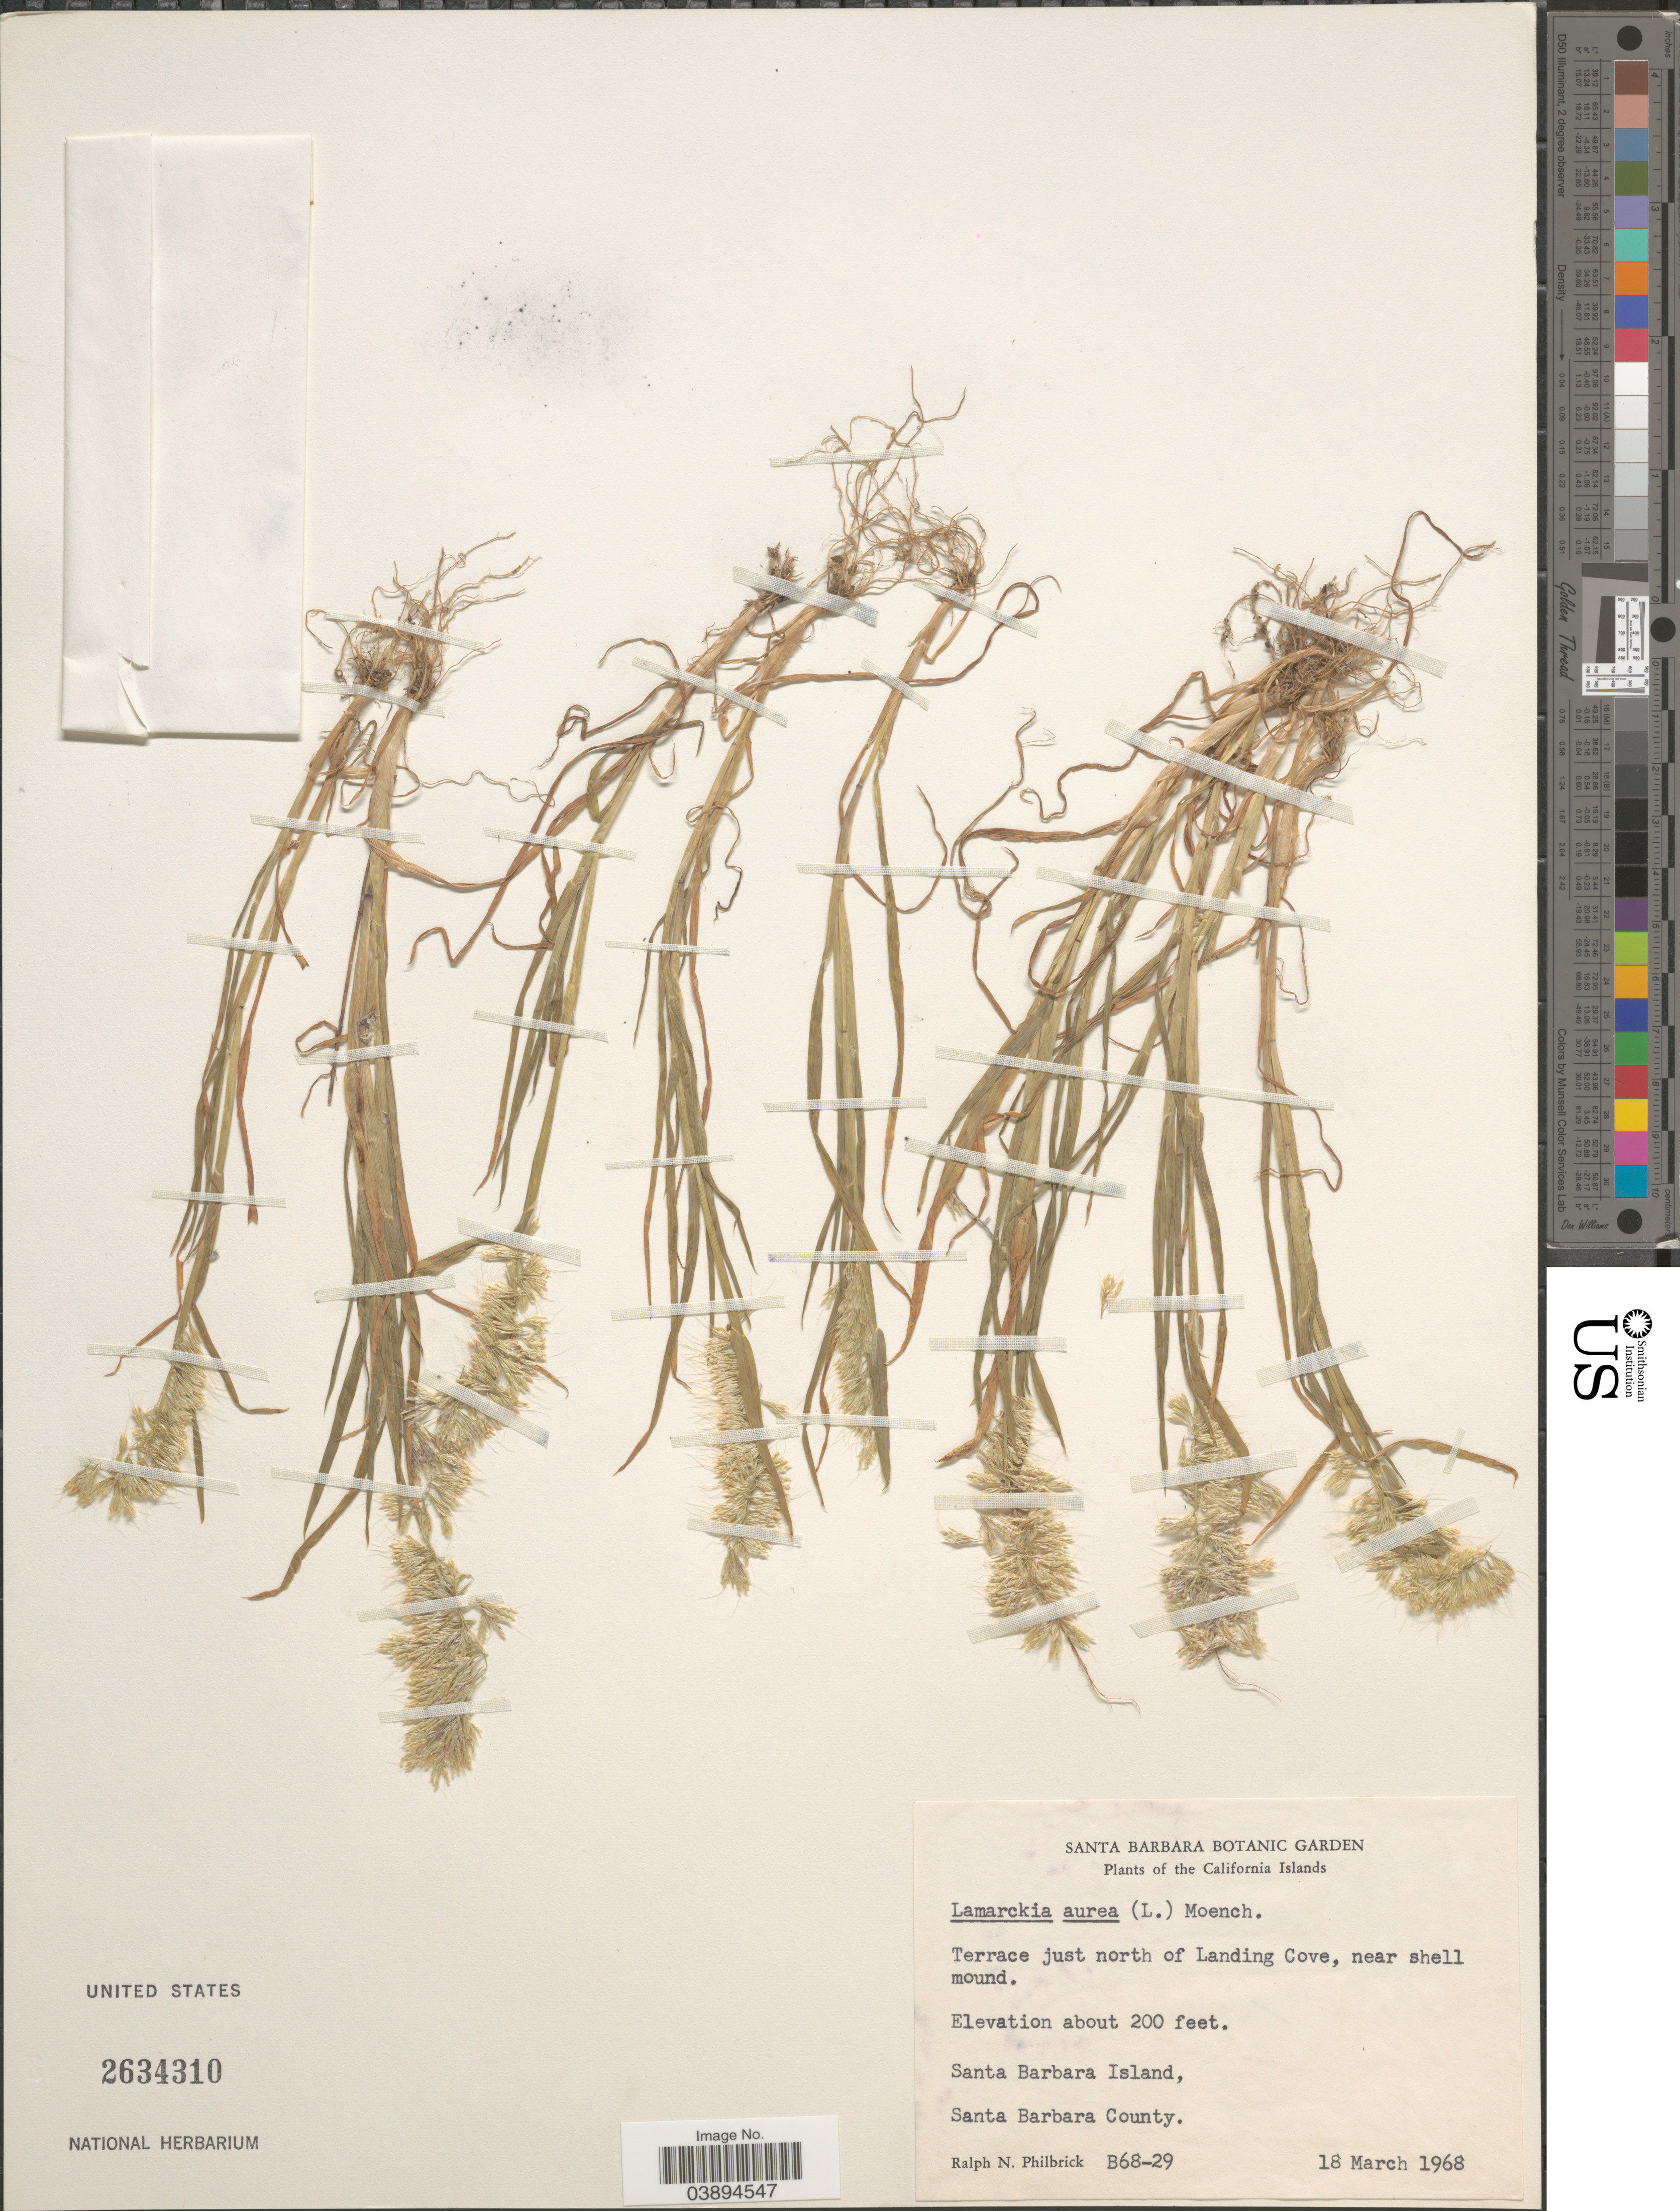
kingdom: Plantae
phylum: Tracheophyta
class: Liliopsida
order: Poales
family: Poaceae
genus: Lamarckia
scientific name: Lamarckia aurea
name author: (L.) Moench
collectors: R. Philbrick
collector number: B68-29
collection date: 1968-03-18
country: United States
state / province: California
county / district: Santa Barbara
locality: California Islands. Terrace just north of Landing Cove, near shell mound. Santa Barbara Island, Santa Barbara County.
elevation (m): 61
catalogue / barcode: US 2634310